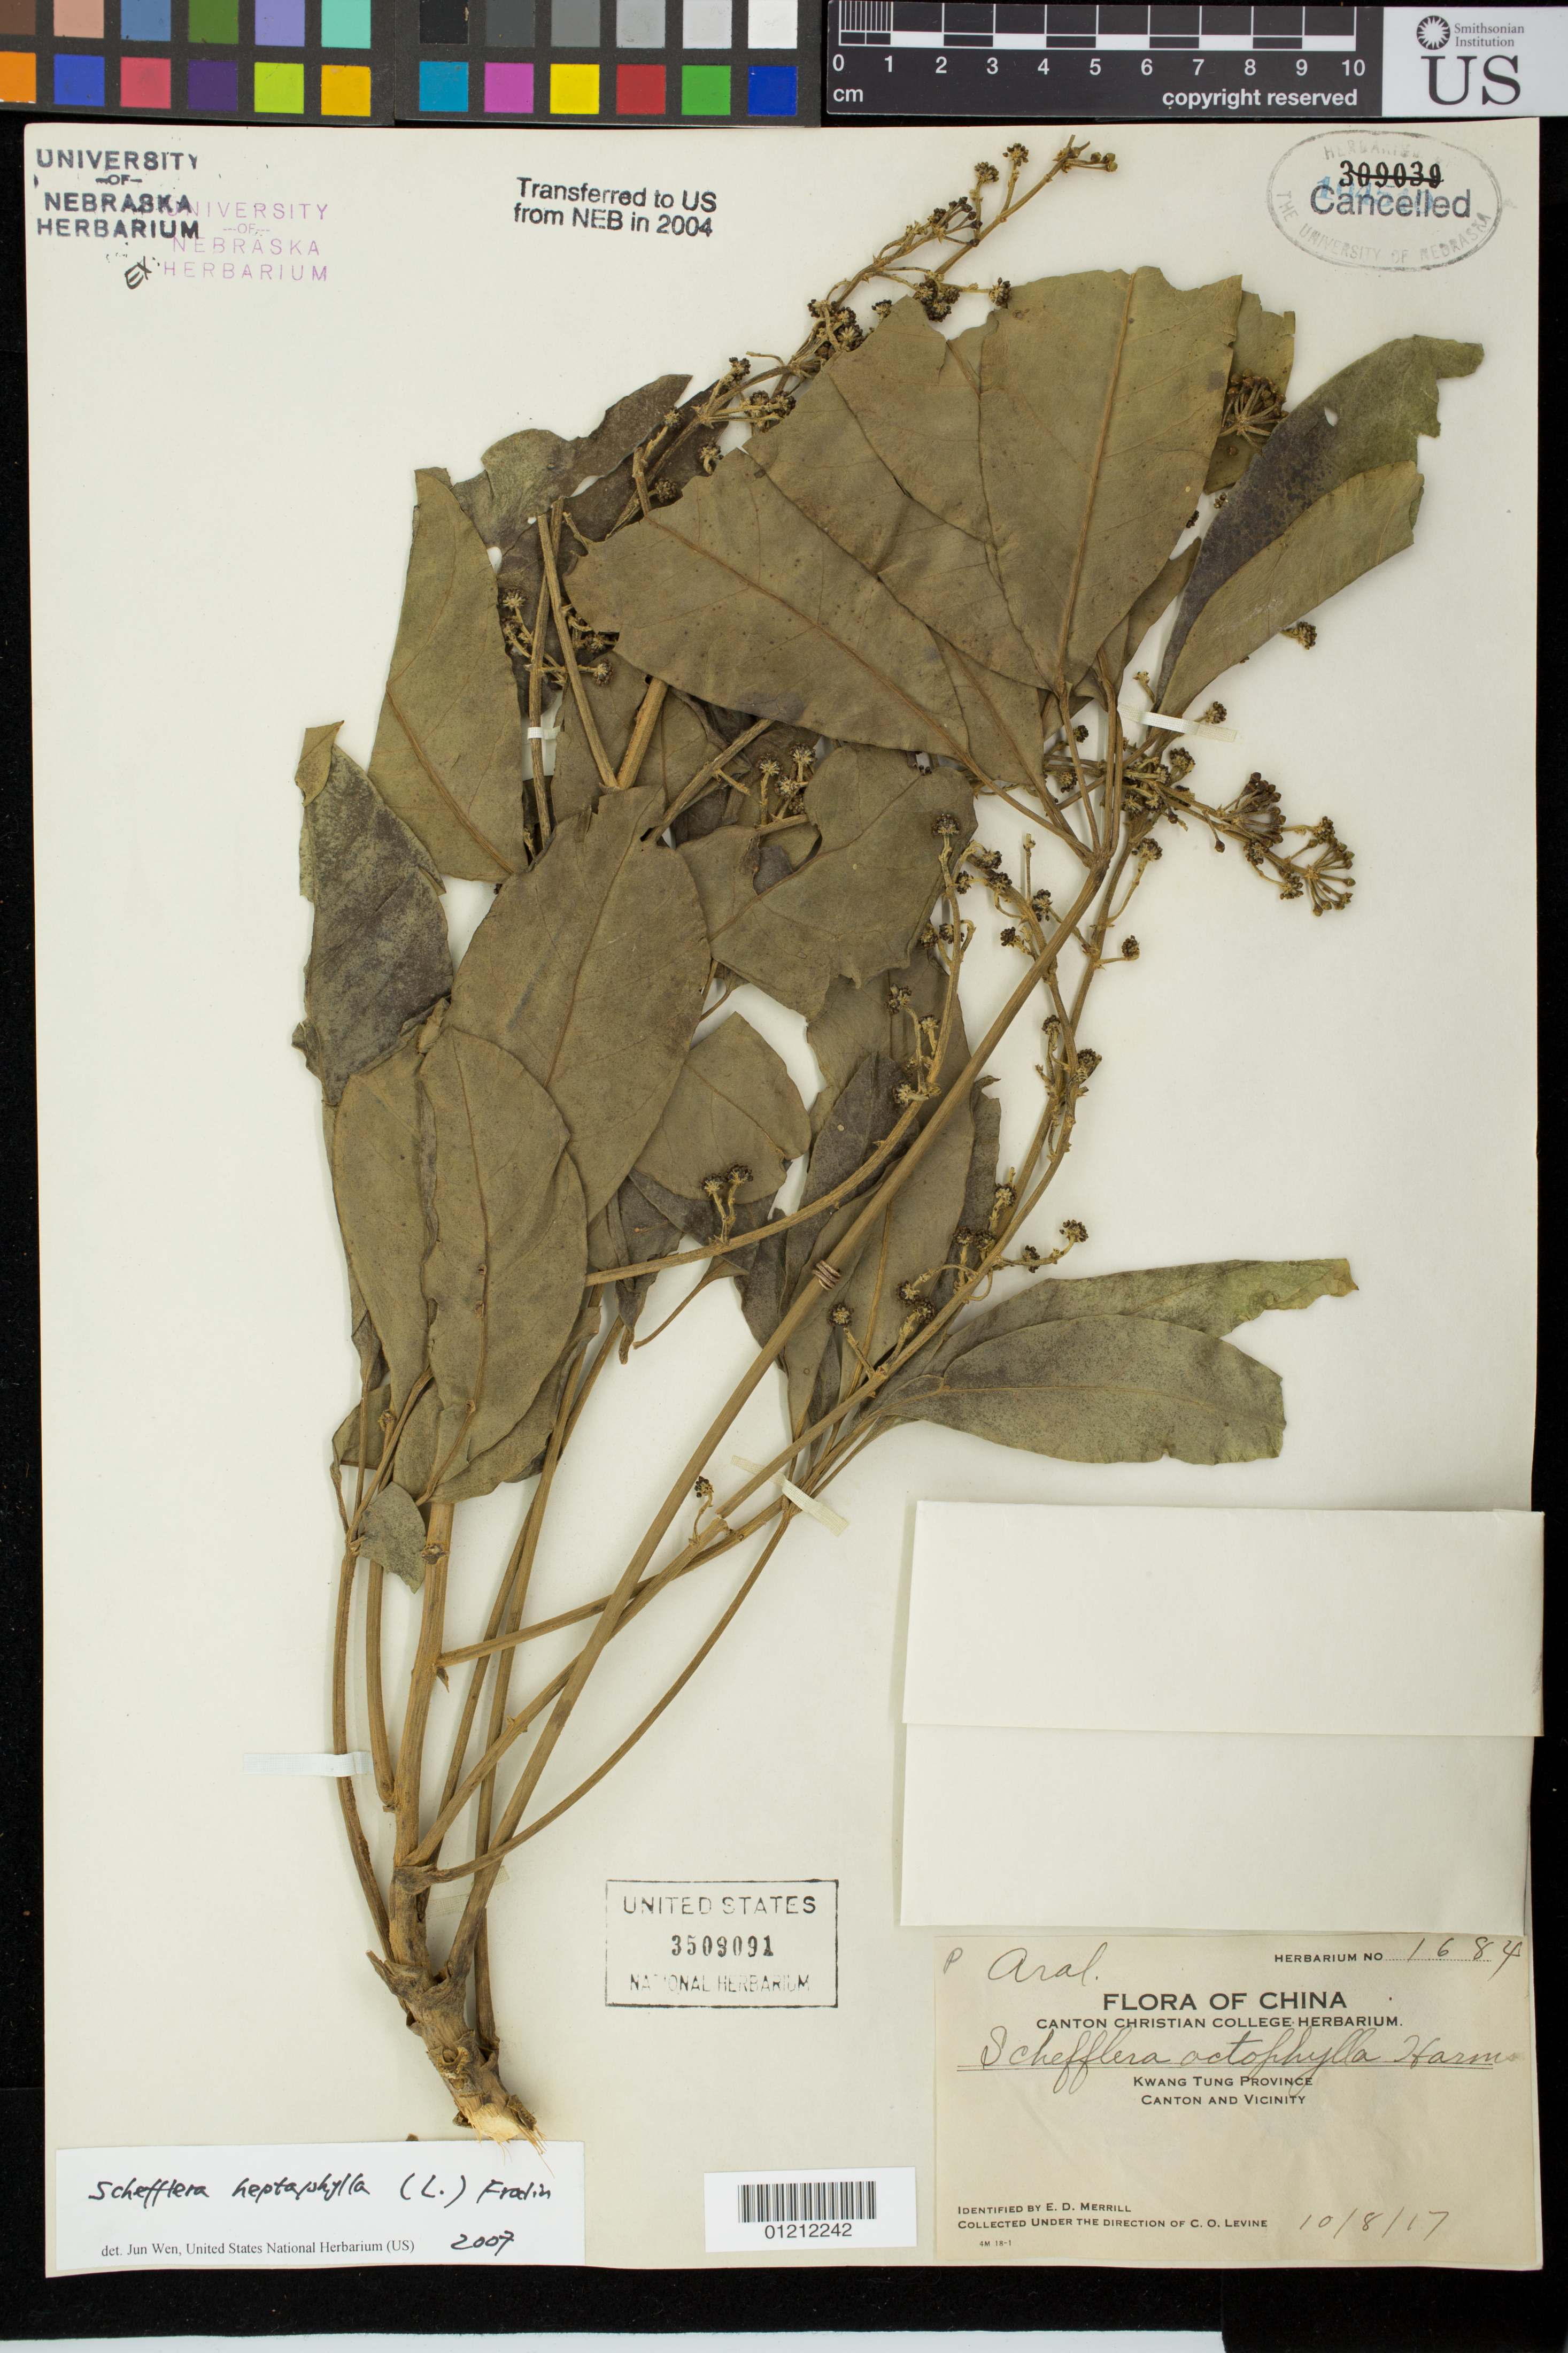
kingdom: Plantae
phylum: Tracheophyta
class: Magnoliopsida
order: Apiales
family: Araliaceae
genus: Schefflera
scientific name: Schefflera heptaphylla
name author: (L.) Frodin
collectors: C. O. Levine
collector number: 1684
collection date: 1917-10-08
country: China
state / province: Guangdong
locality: Canton and Vicinity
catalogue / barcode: US 3509091